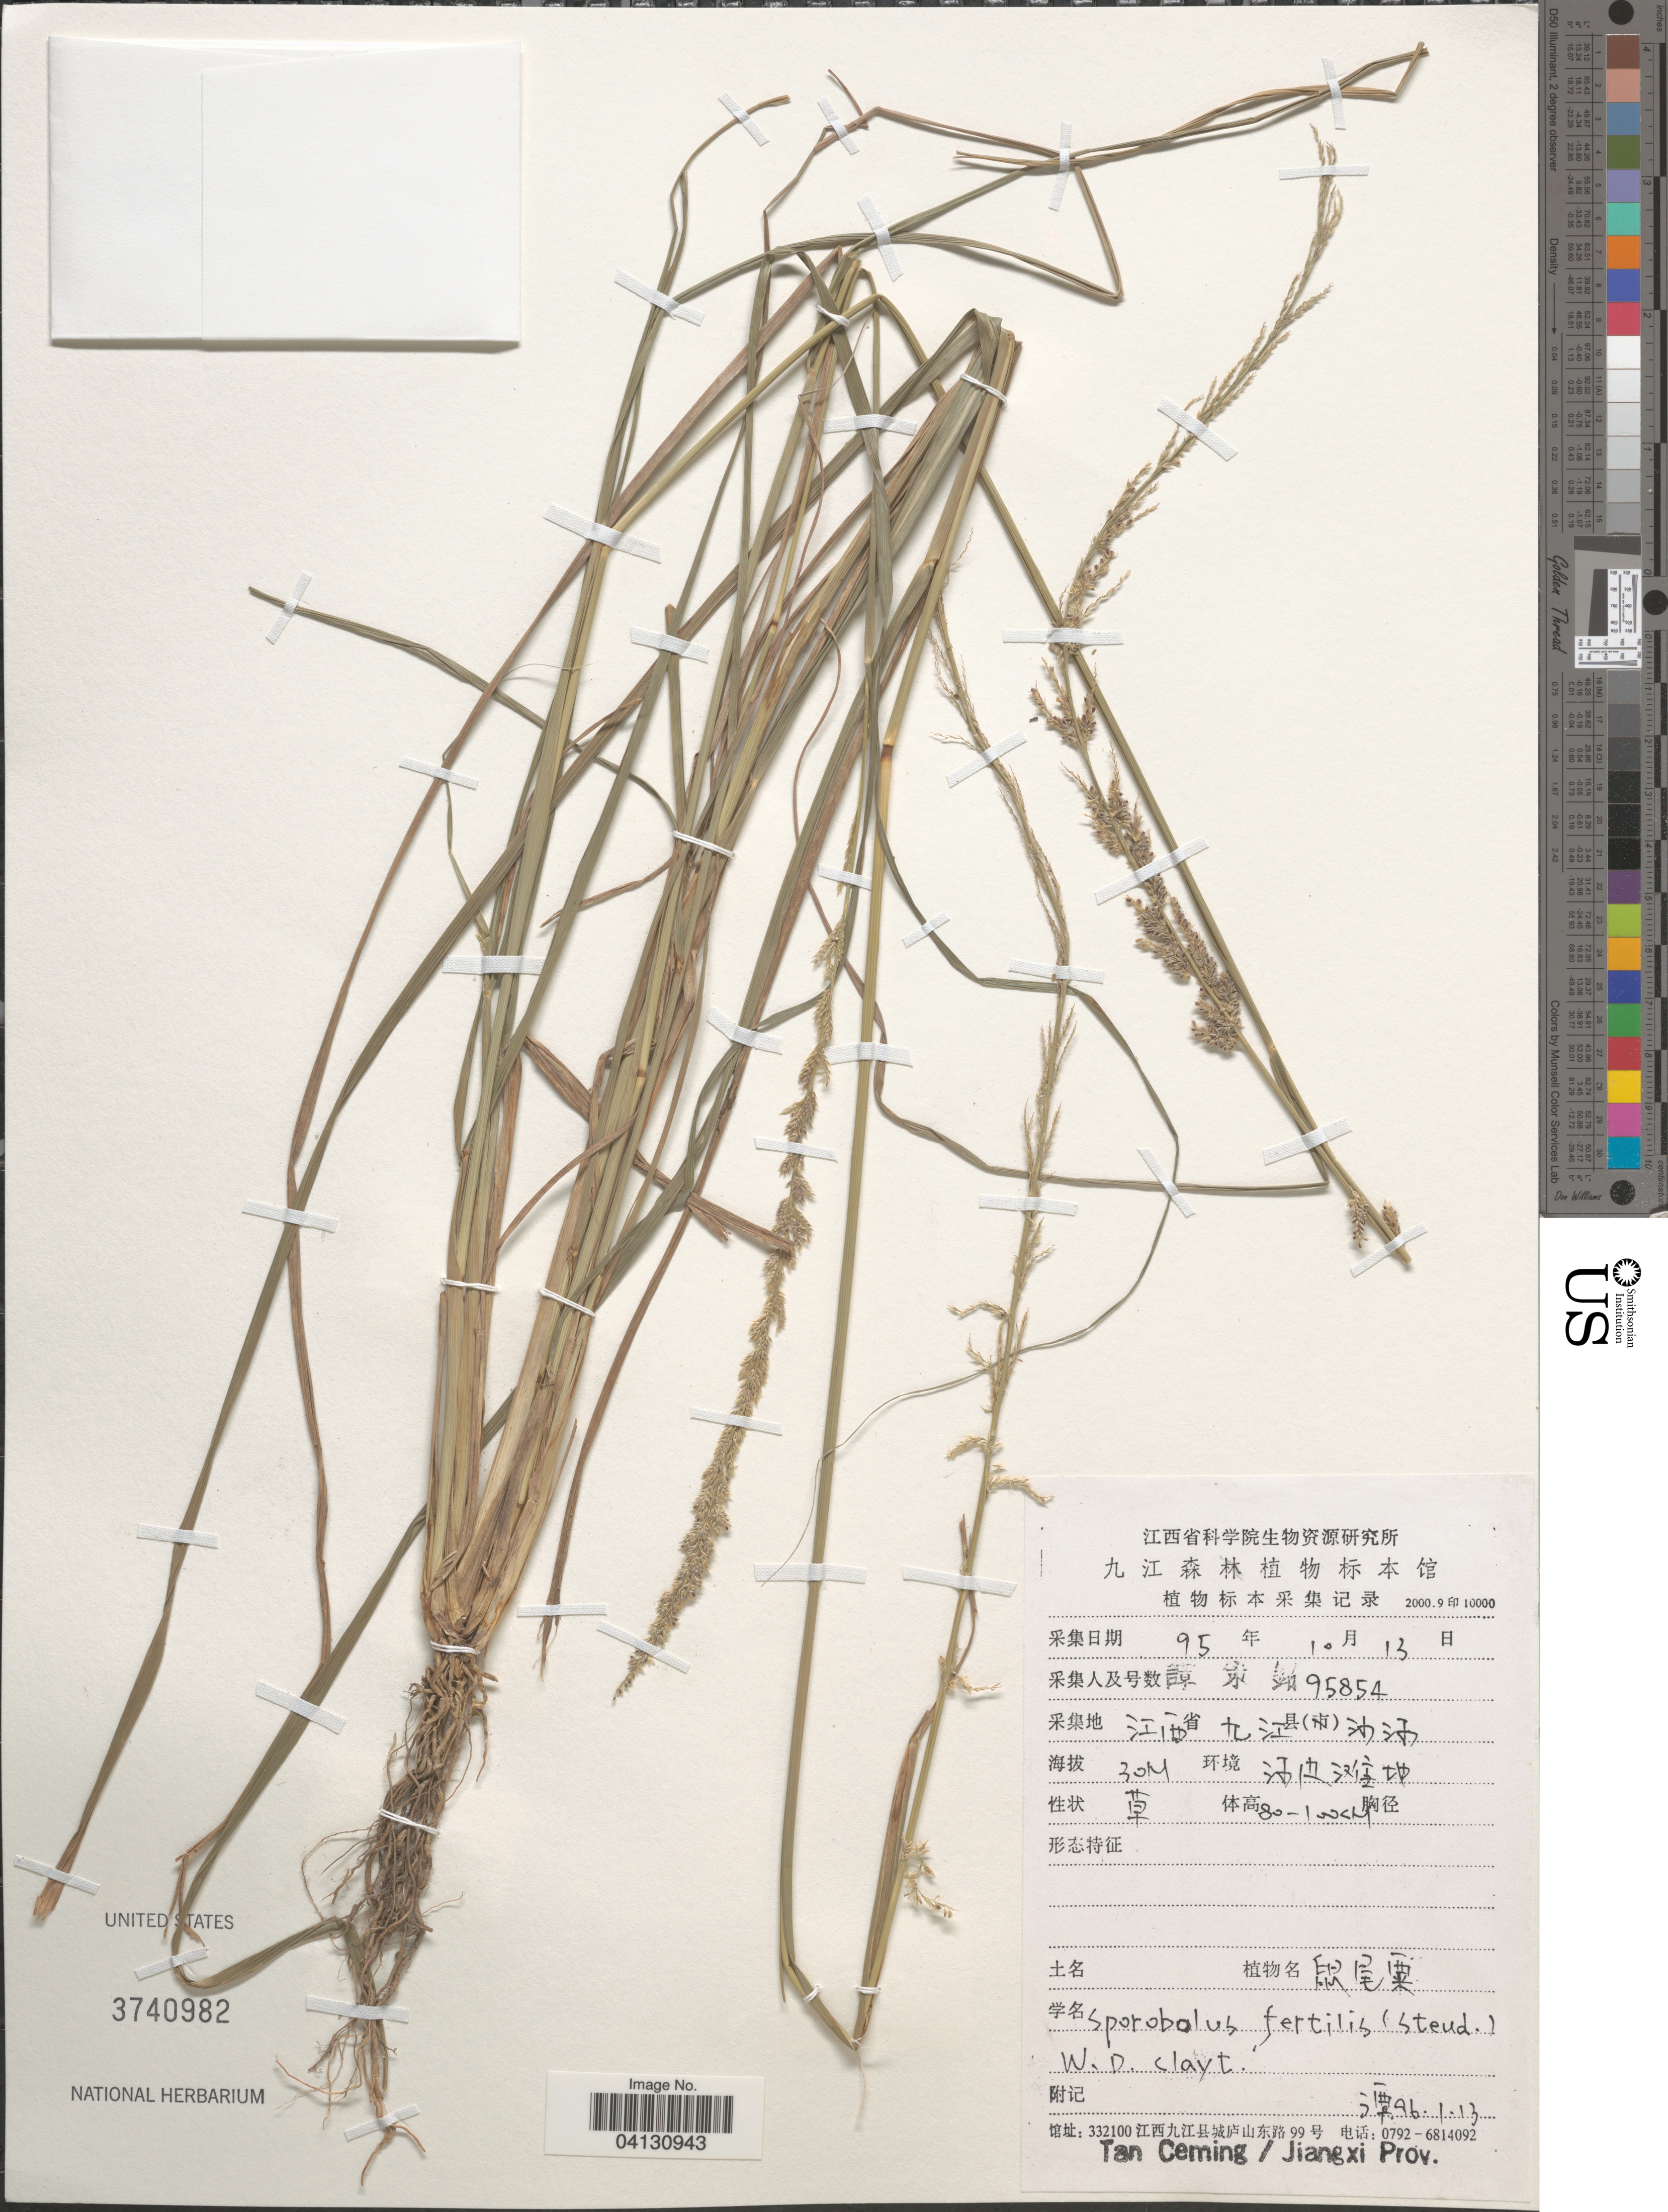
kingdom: Plantae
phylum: Tracheophyta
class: Liliopsida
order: Poales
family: Poaceae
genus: Sporobolus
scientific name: Sporobolus fertilis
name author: (Steud.) Clayton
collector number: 95854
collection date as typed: Transcribed d/m/y: 13/1/95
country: China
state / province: Jiangxi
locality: X. Tan Ceming.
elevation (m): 30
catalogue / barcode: US 3740982